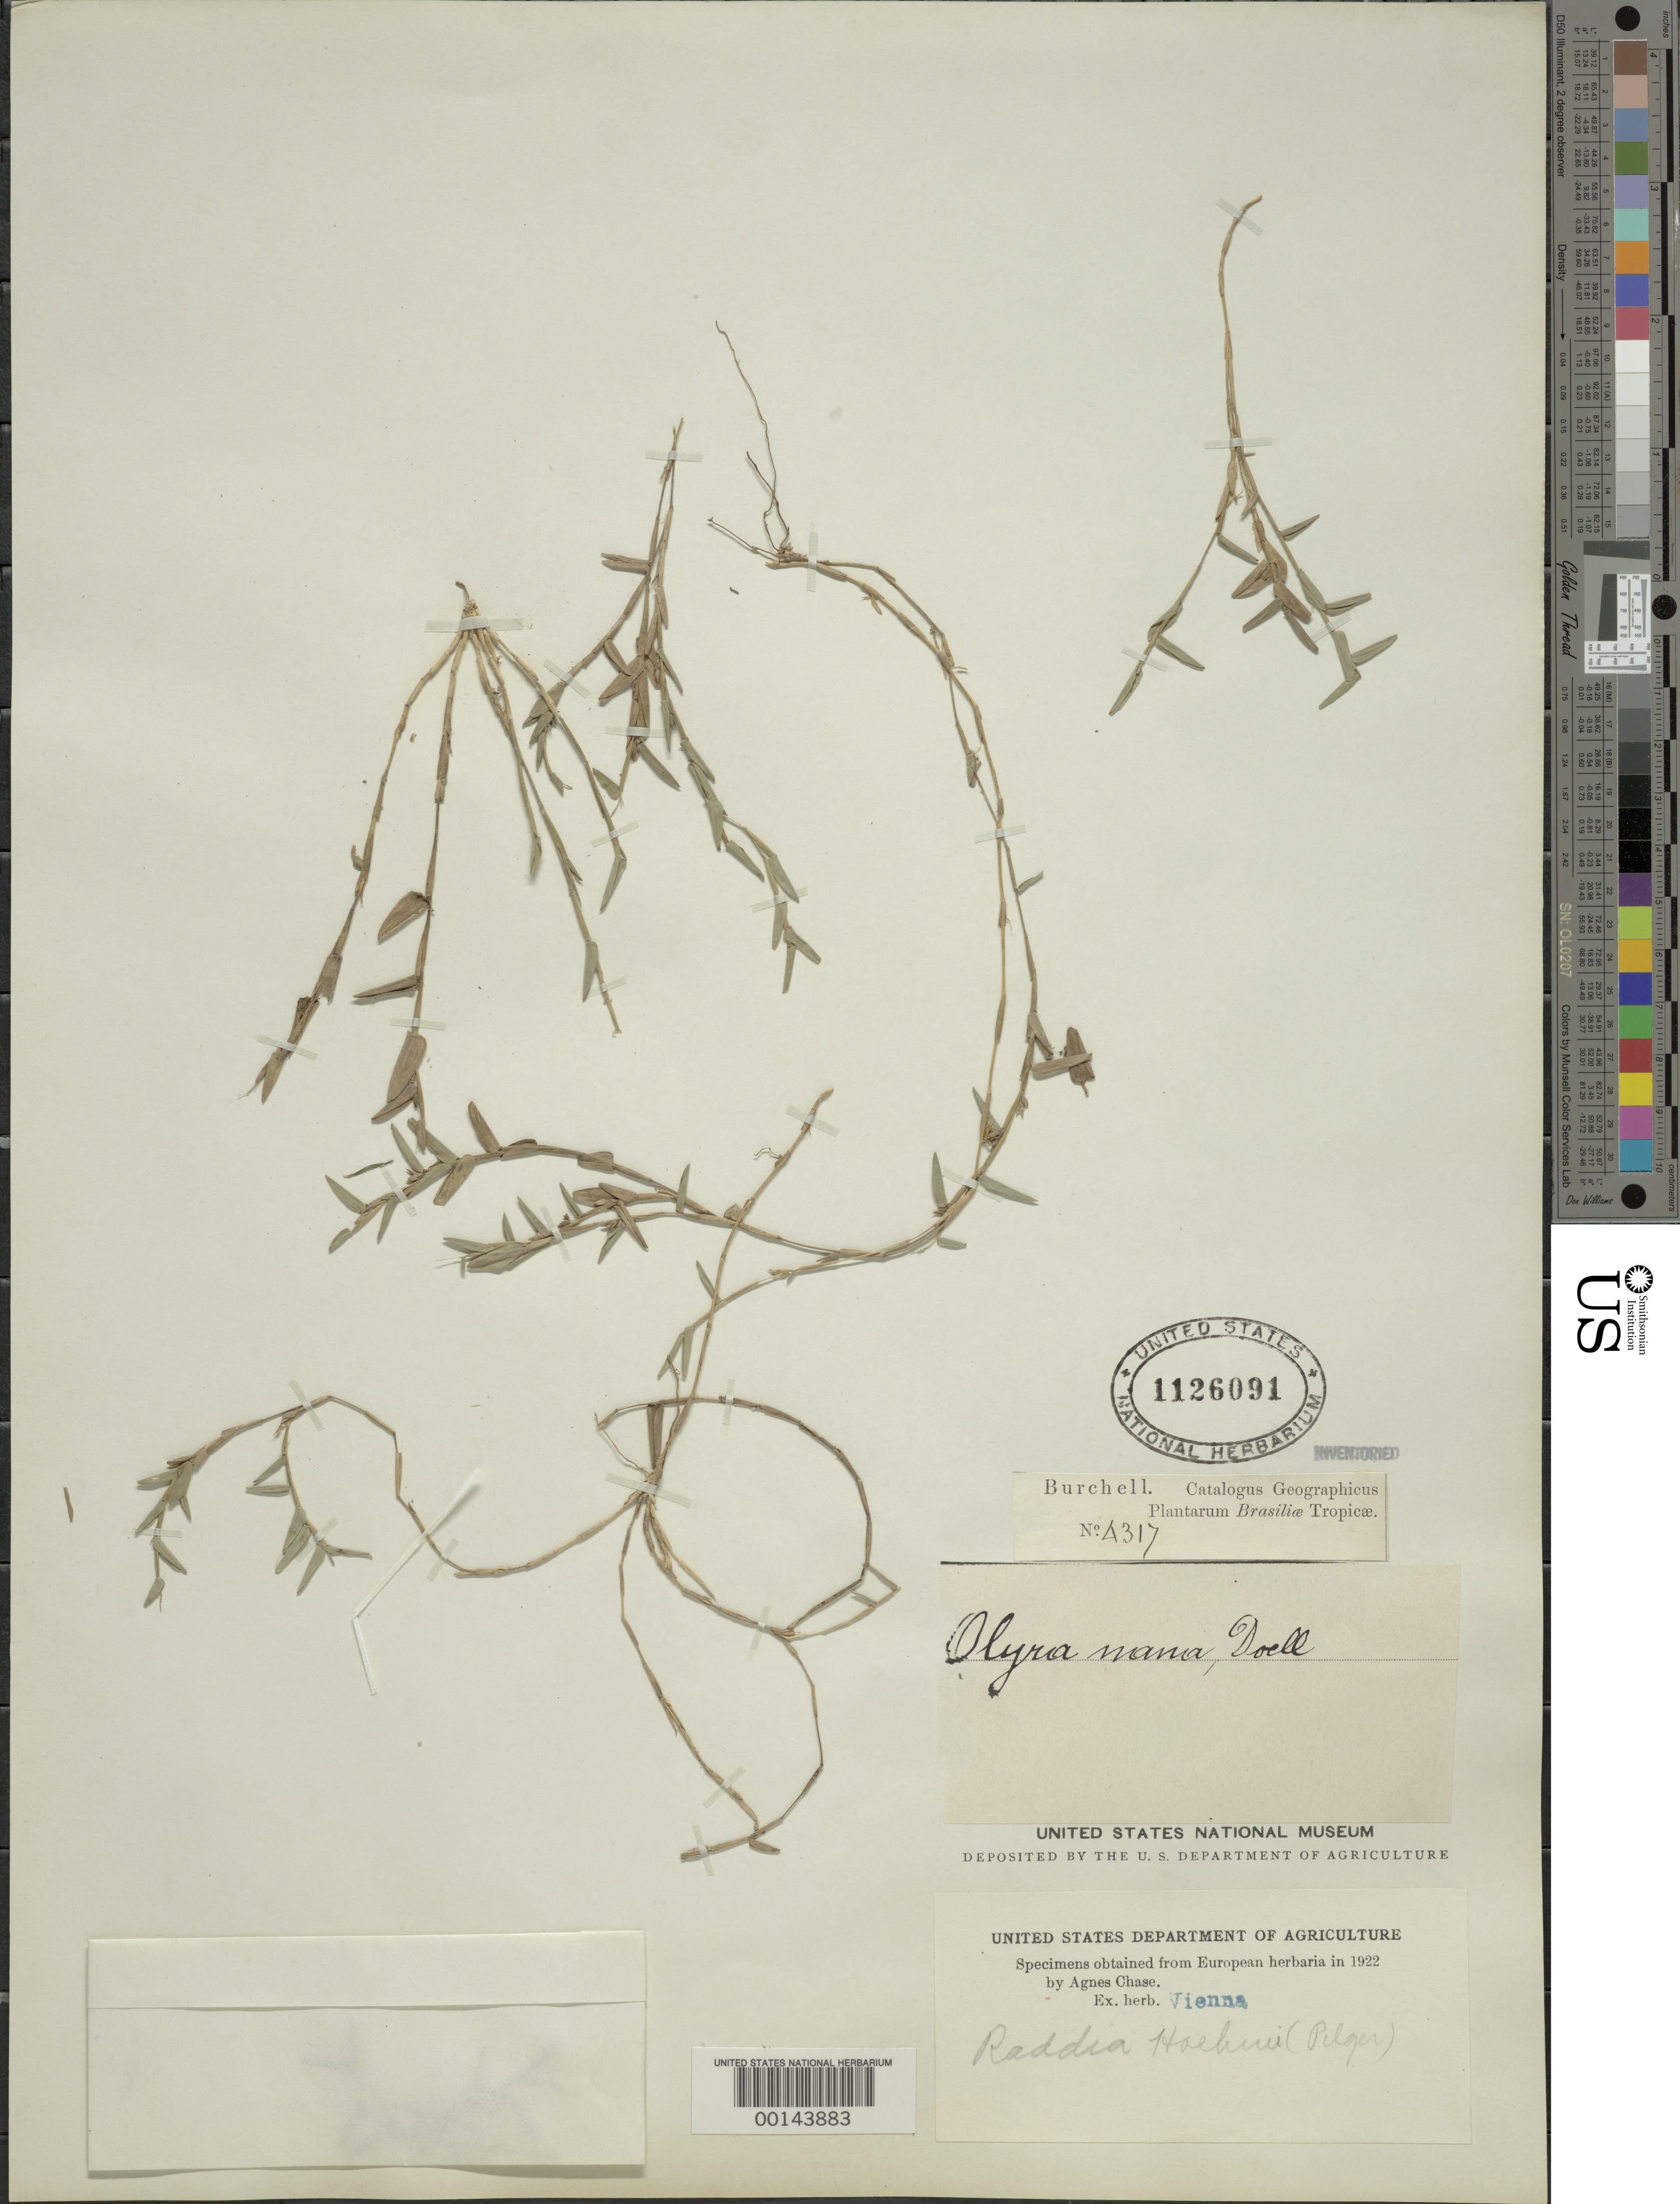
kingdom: Plantae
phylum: Tracheophyta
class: Liliopsida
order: Poales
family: Poaceae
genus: Raddiella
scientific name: Raddiella esenbeckii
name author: (Steud.) C. E. Calderón & Soderstr.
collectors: W. J. Burchell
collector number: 4317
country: Panama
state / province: Chiriquí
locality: Around San Felix.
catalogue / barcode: US 1126091